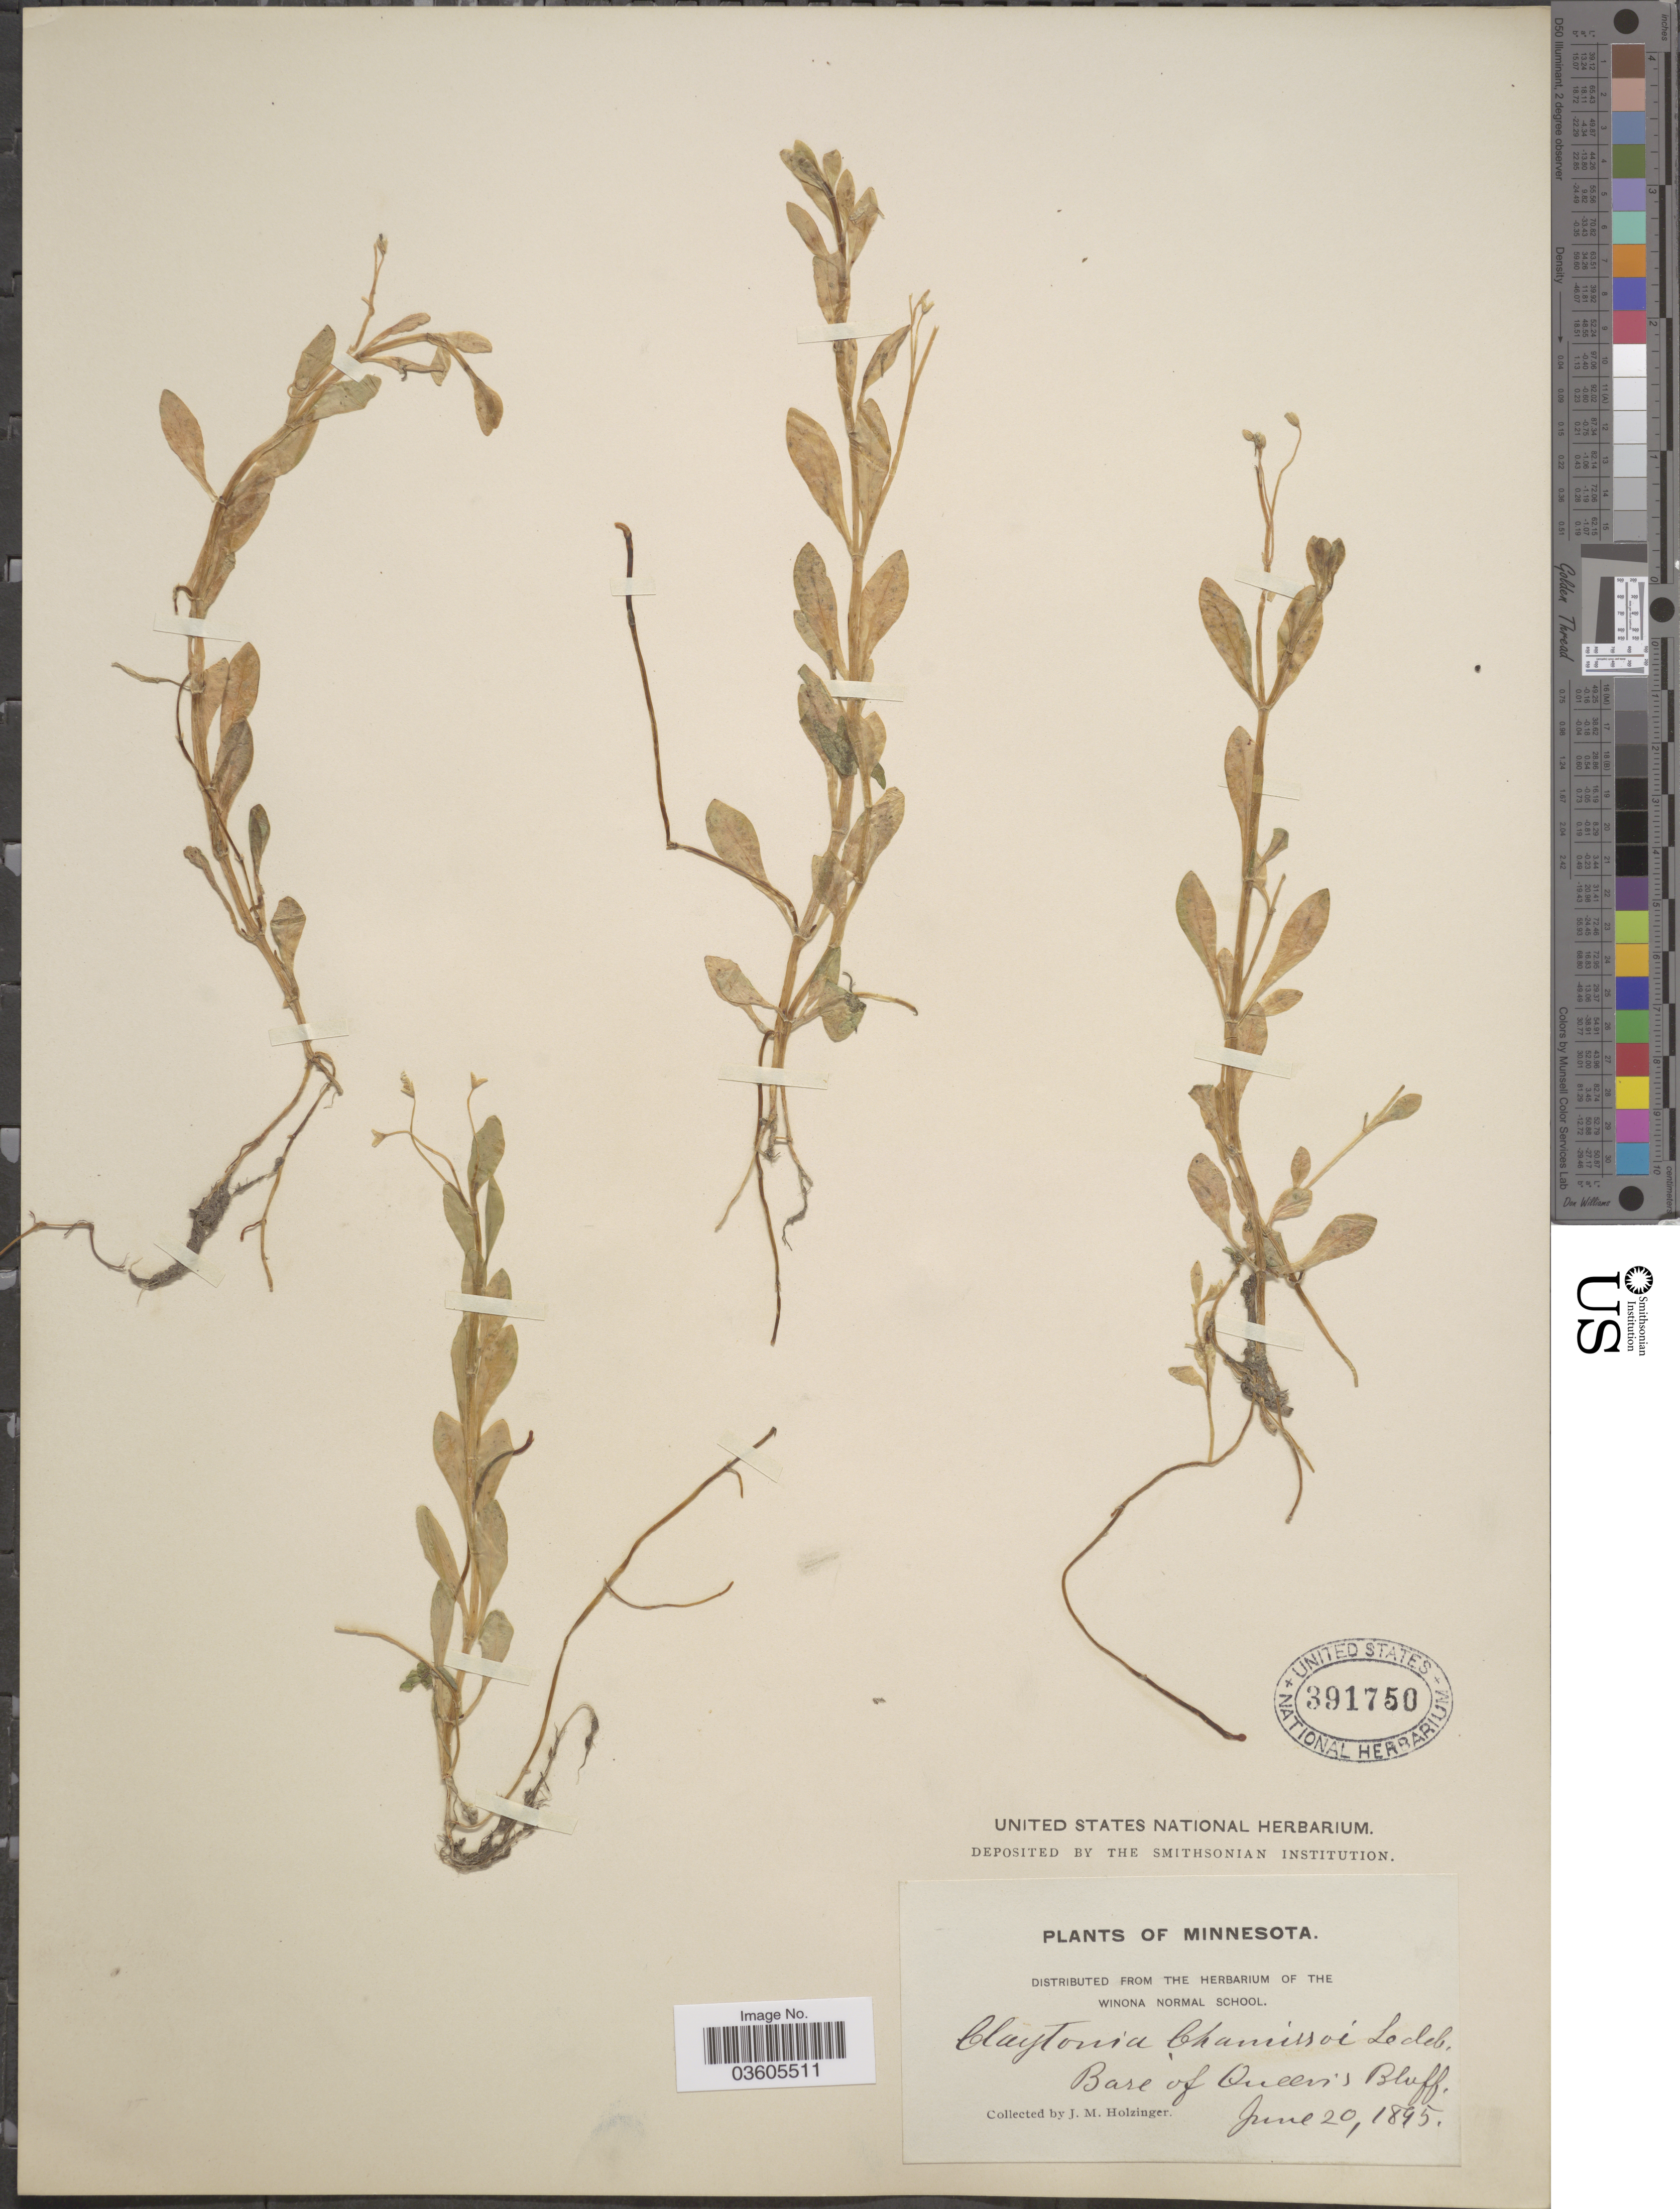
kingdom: Plantae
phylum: Tracheophyta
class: Magnoliopsida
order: Caryophyllales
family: Montiaceae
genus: Montia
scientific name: Montia chamissoi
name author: (Ledeb. ex Spreng.) Greene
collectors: J. M. Holzinger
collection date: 1895-06-20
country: United States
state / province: Minnesota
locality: Base of Queen's Bluff.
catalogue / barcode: US 391750